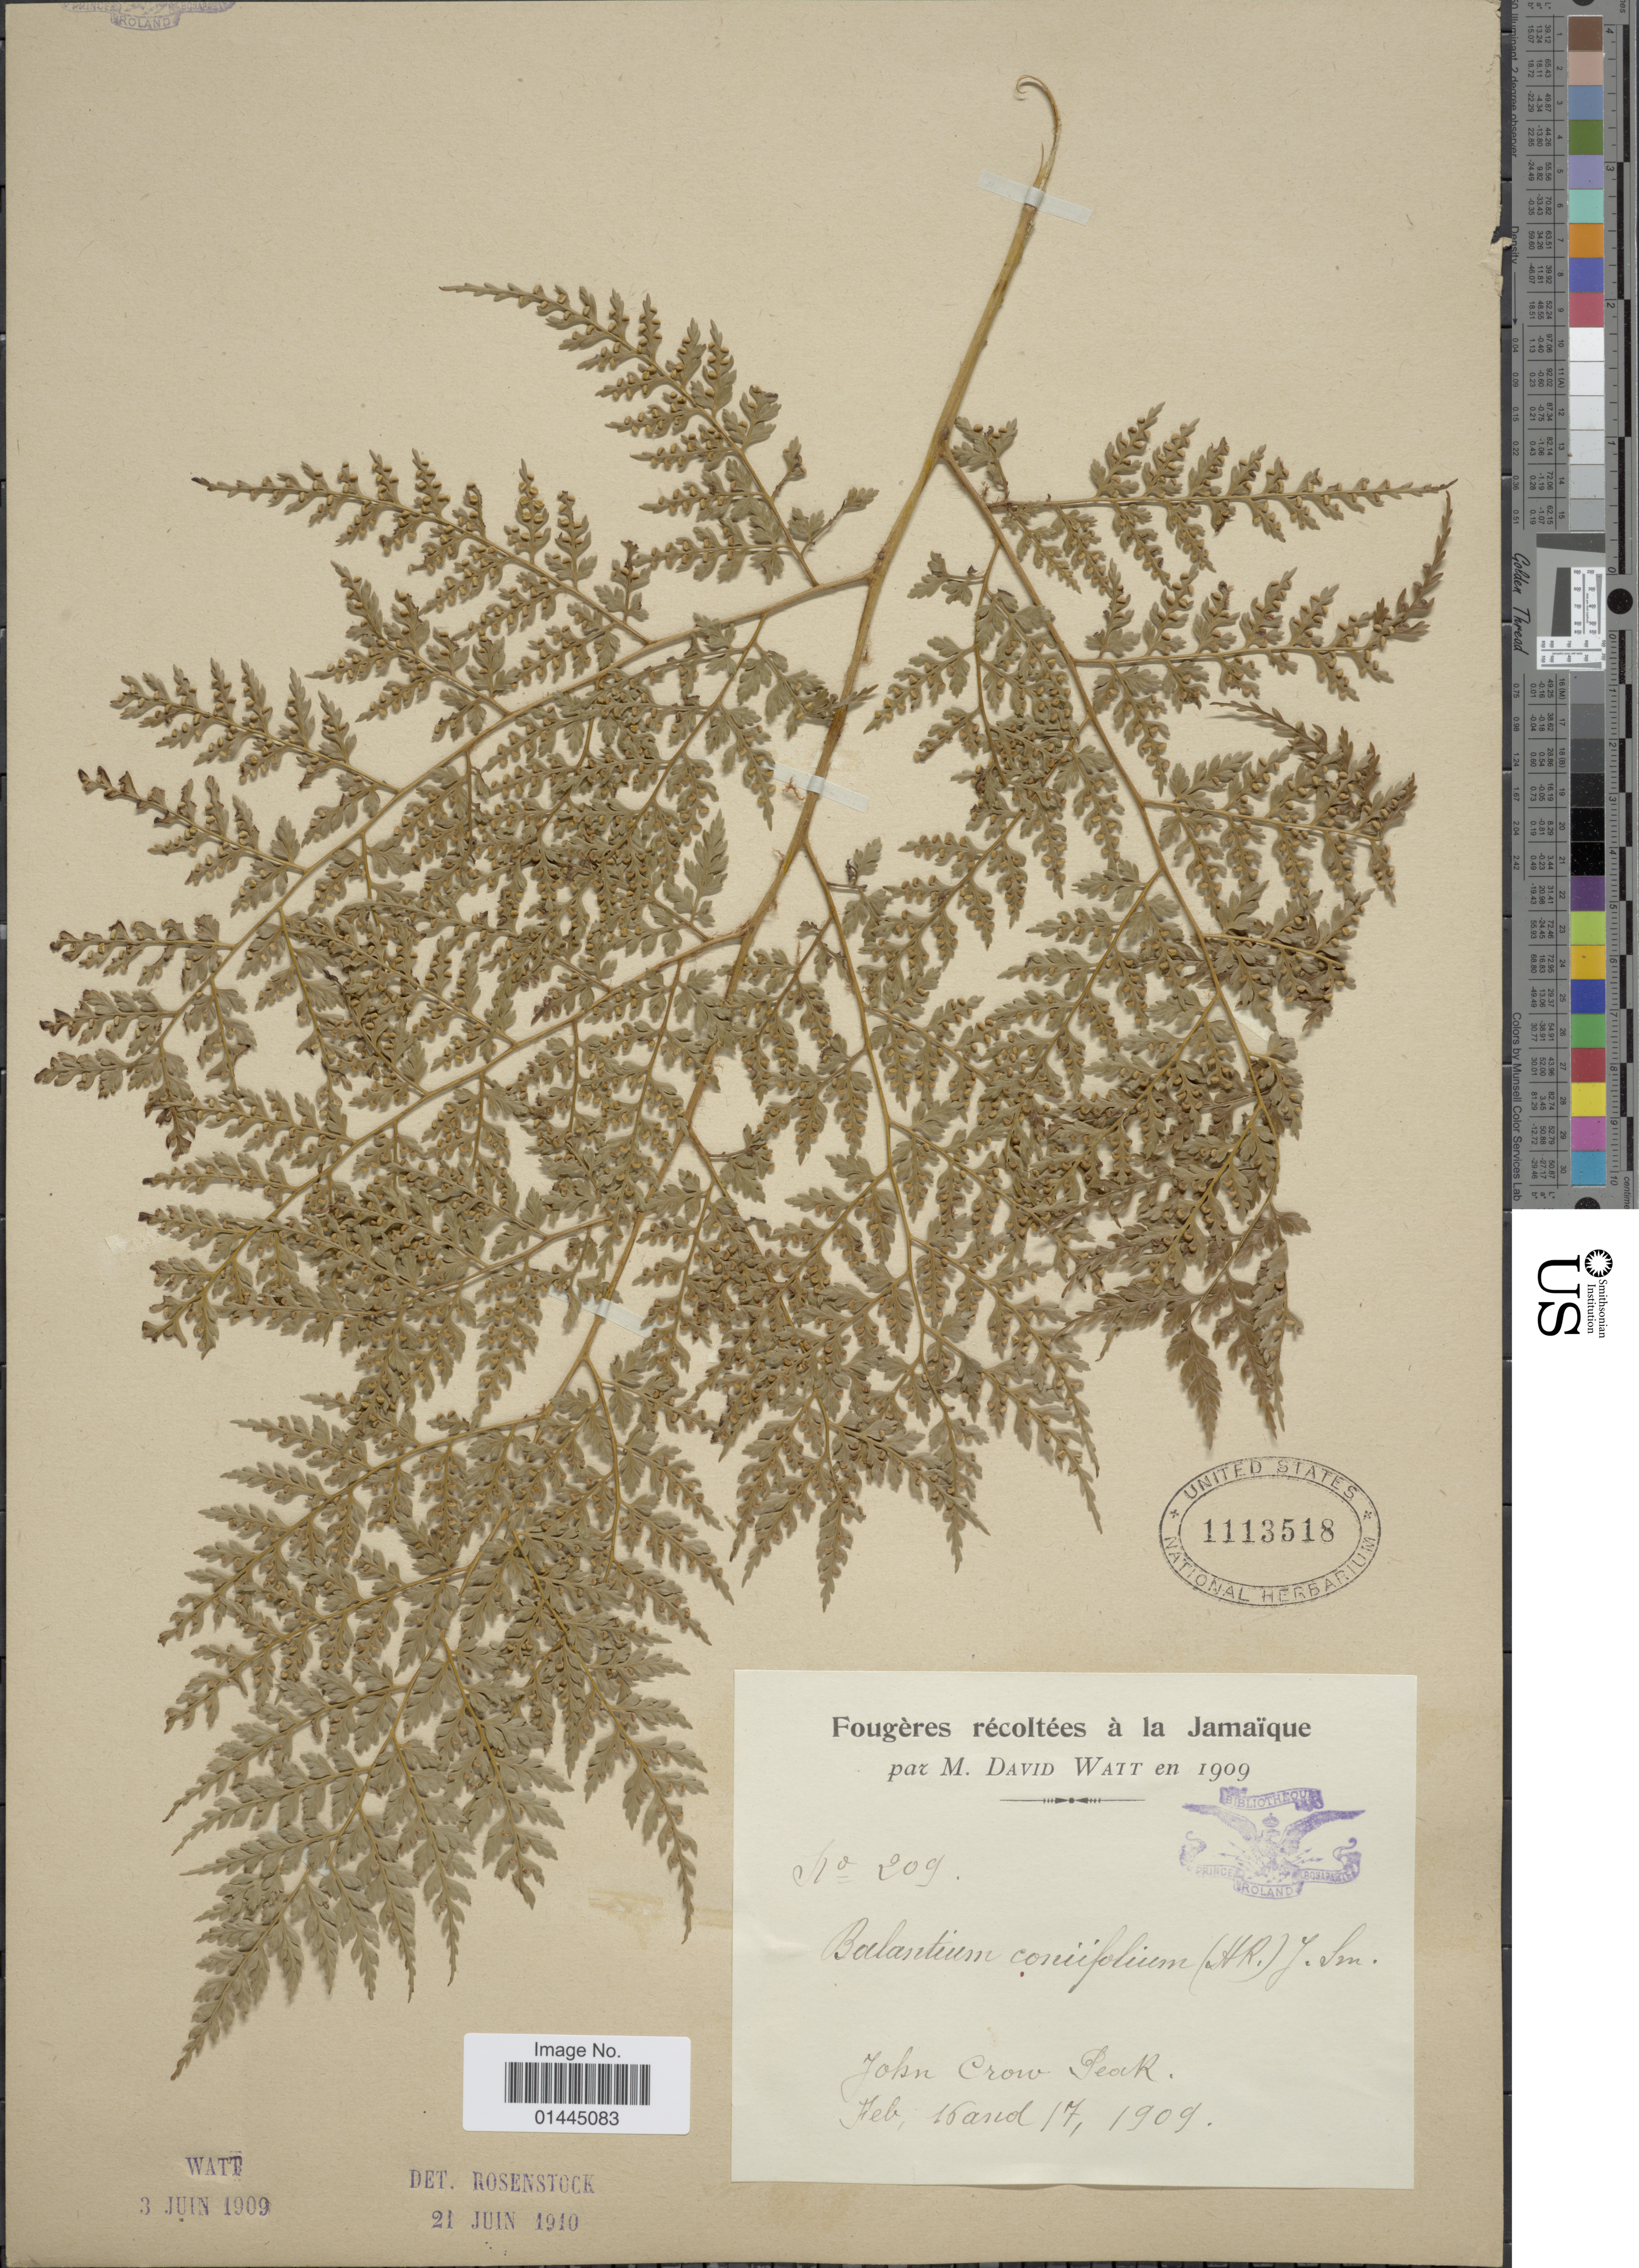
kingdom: Plantae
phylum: Tracheophyta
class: Polypodiopsida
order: Cyatheales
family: Culcitaceae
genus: Culcita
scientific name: Culcita coniifolia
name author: (Hook.) Maxon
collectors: M. Watt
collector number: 209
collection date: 1909-02-16/1909-02-17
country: Jamaica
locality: John Crow Peak.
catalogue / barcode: US 1113518